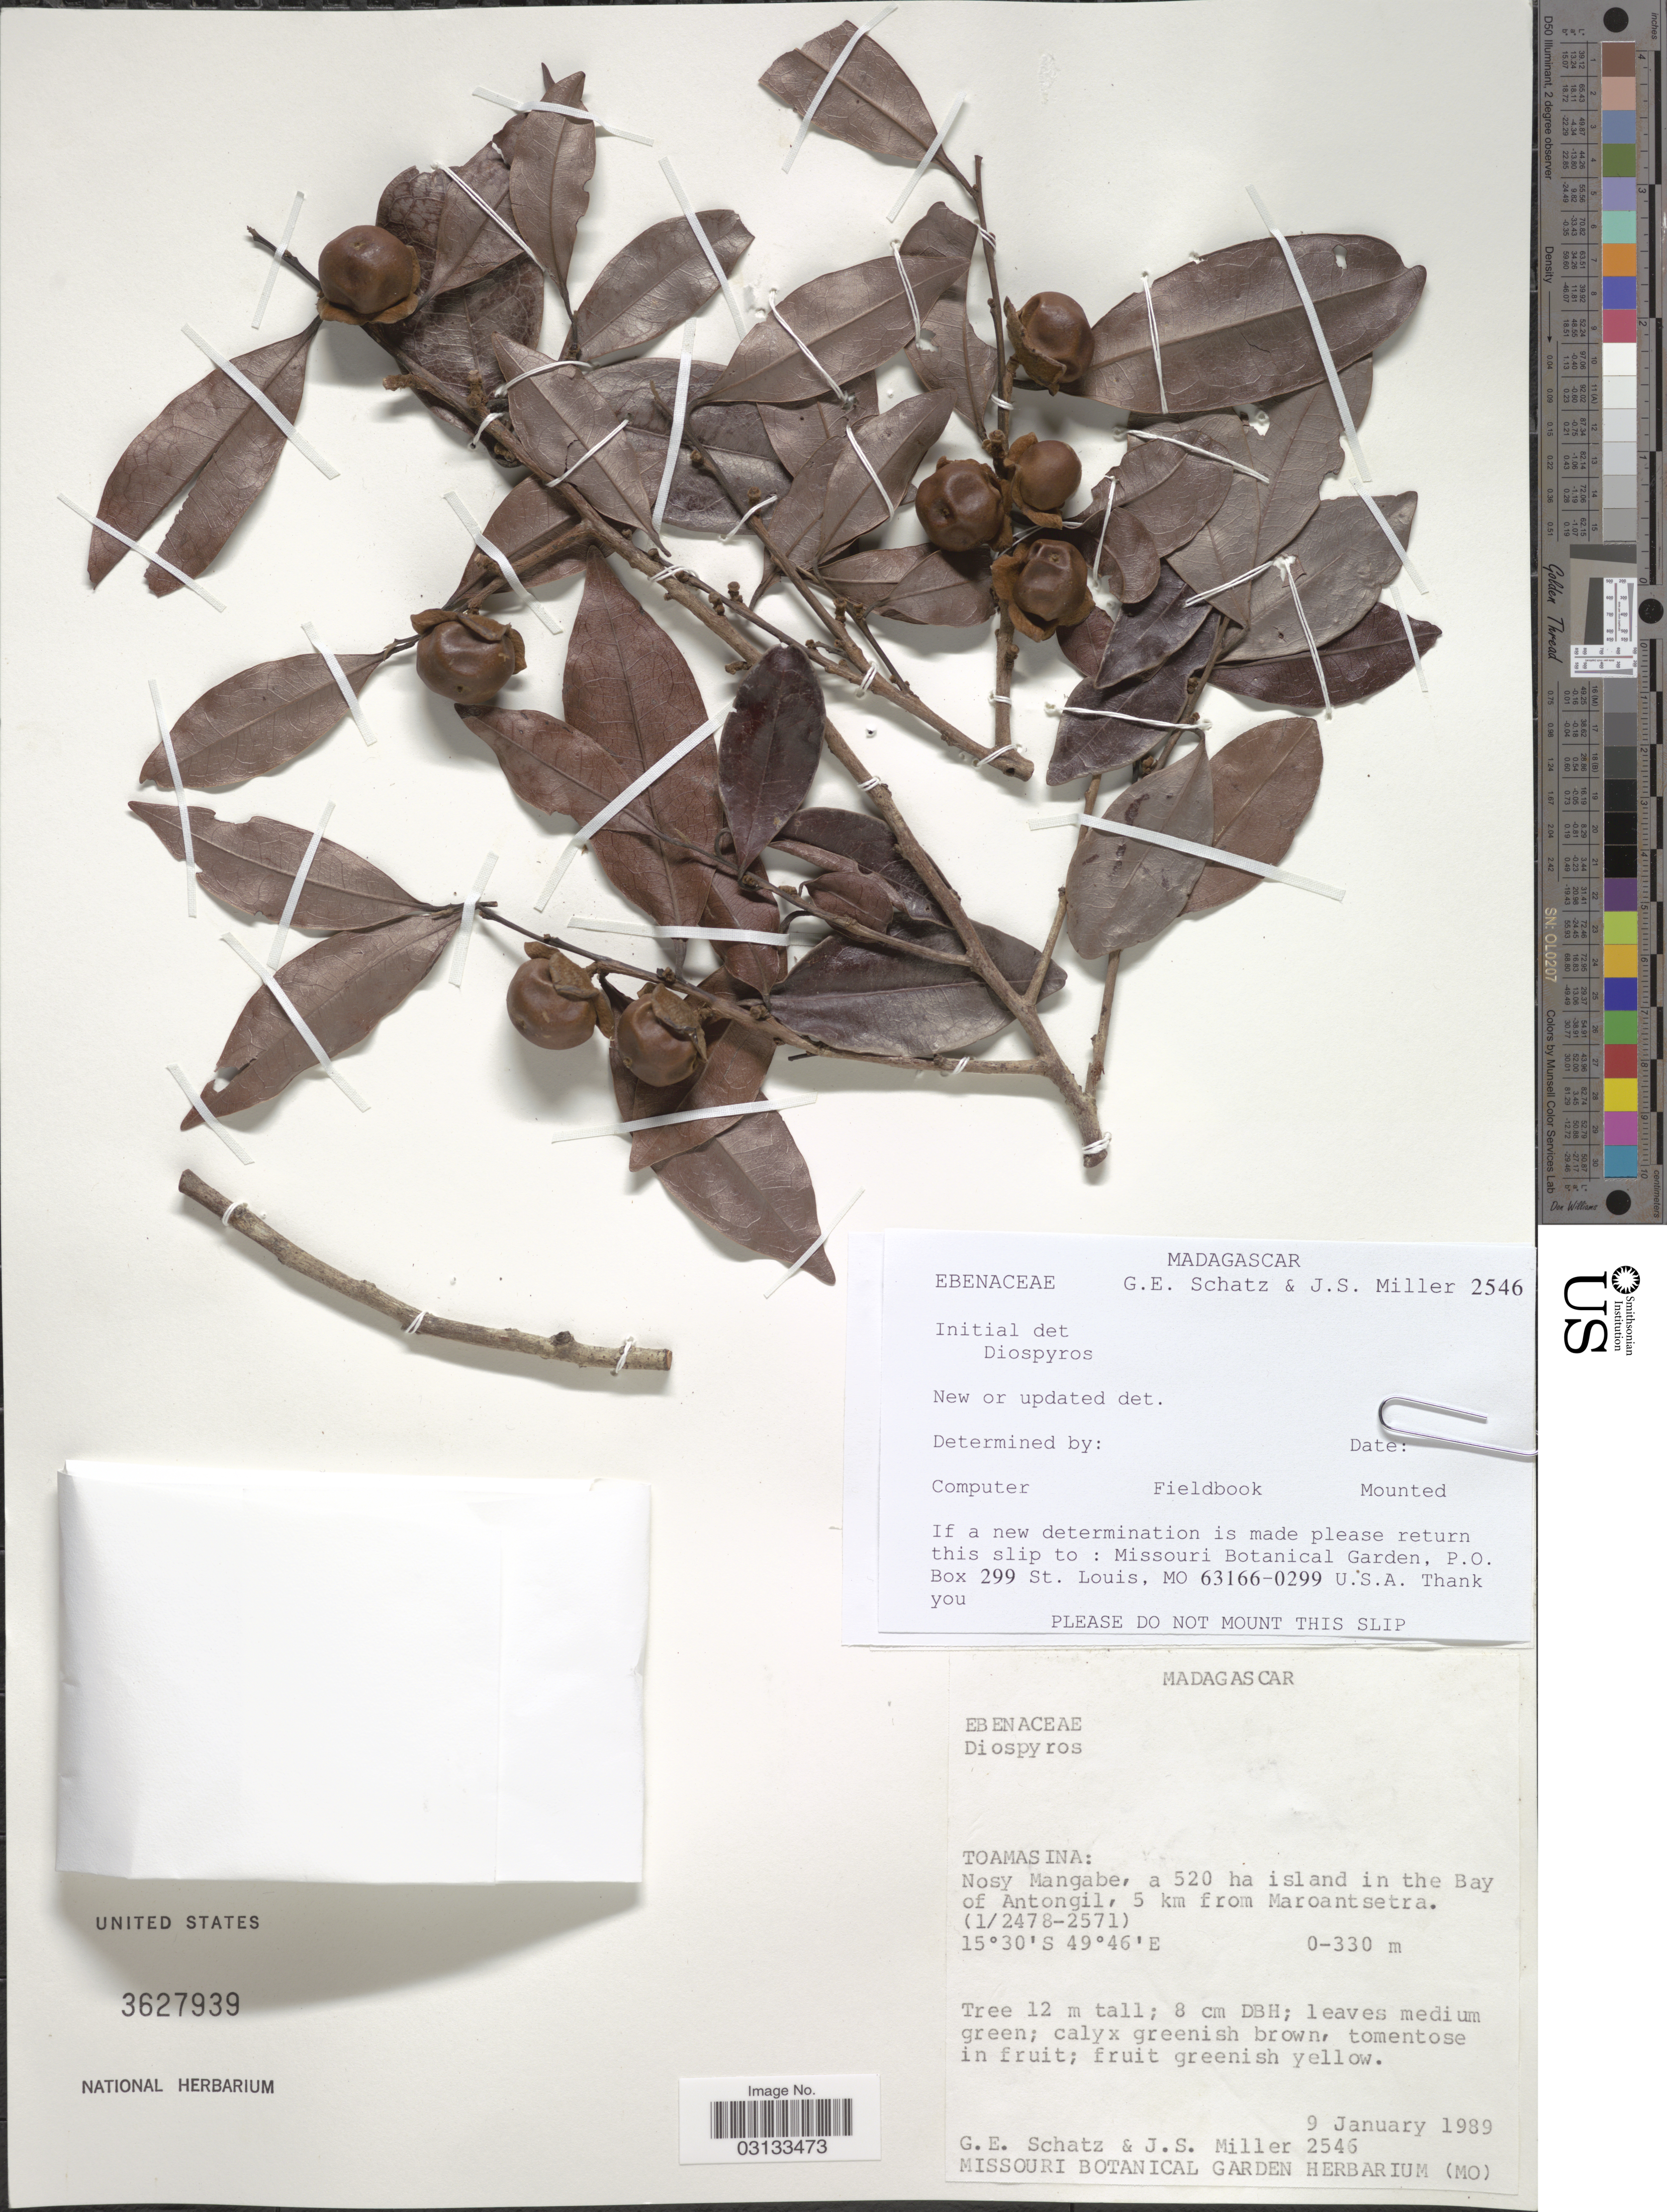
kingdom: Plantae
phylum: Tracheophyta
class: Magnoliopsida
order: Ericales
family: Ebenaceae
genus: Diospyros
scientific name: Diospyros sp.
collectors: G. Schatz & J. S. Miller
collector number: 2546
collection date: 1989-01-09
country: Madagascar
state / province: Analanjirofo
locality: Nosy Mangabe, a 520 ha island in the Bay of Antongil, 5 km from Maroantsetra (1/2478-2571).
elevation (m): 0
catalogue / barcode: US 3627939